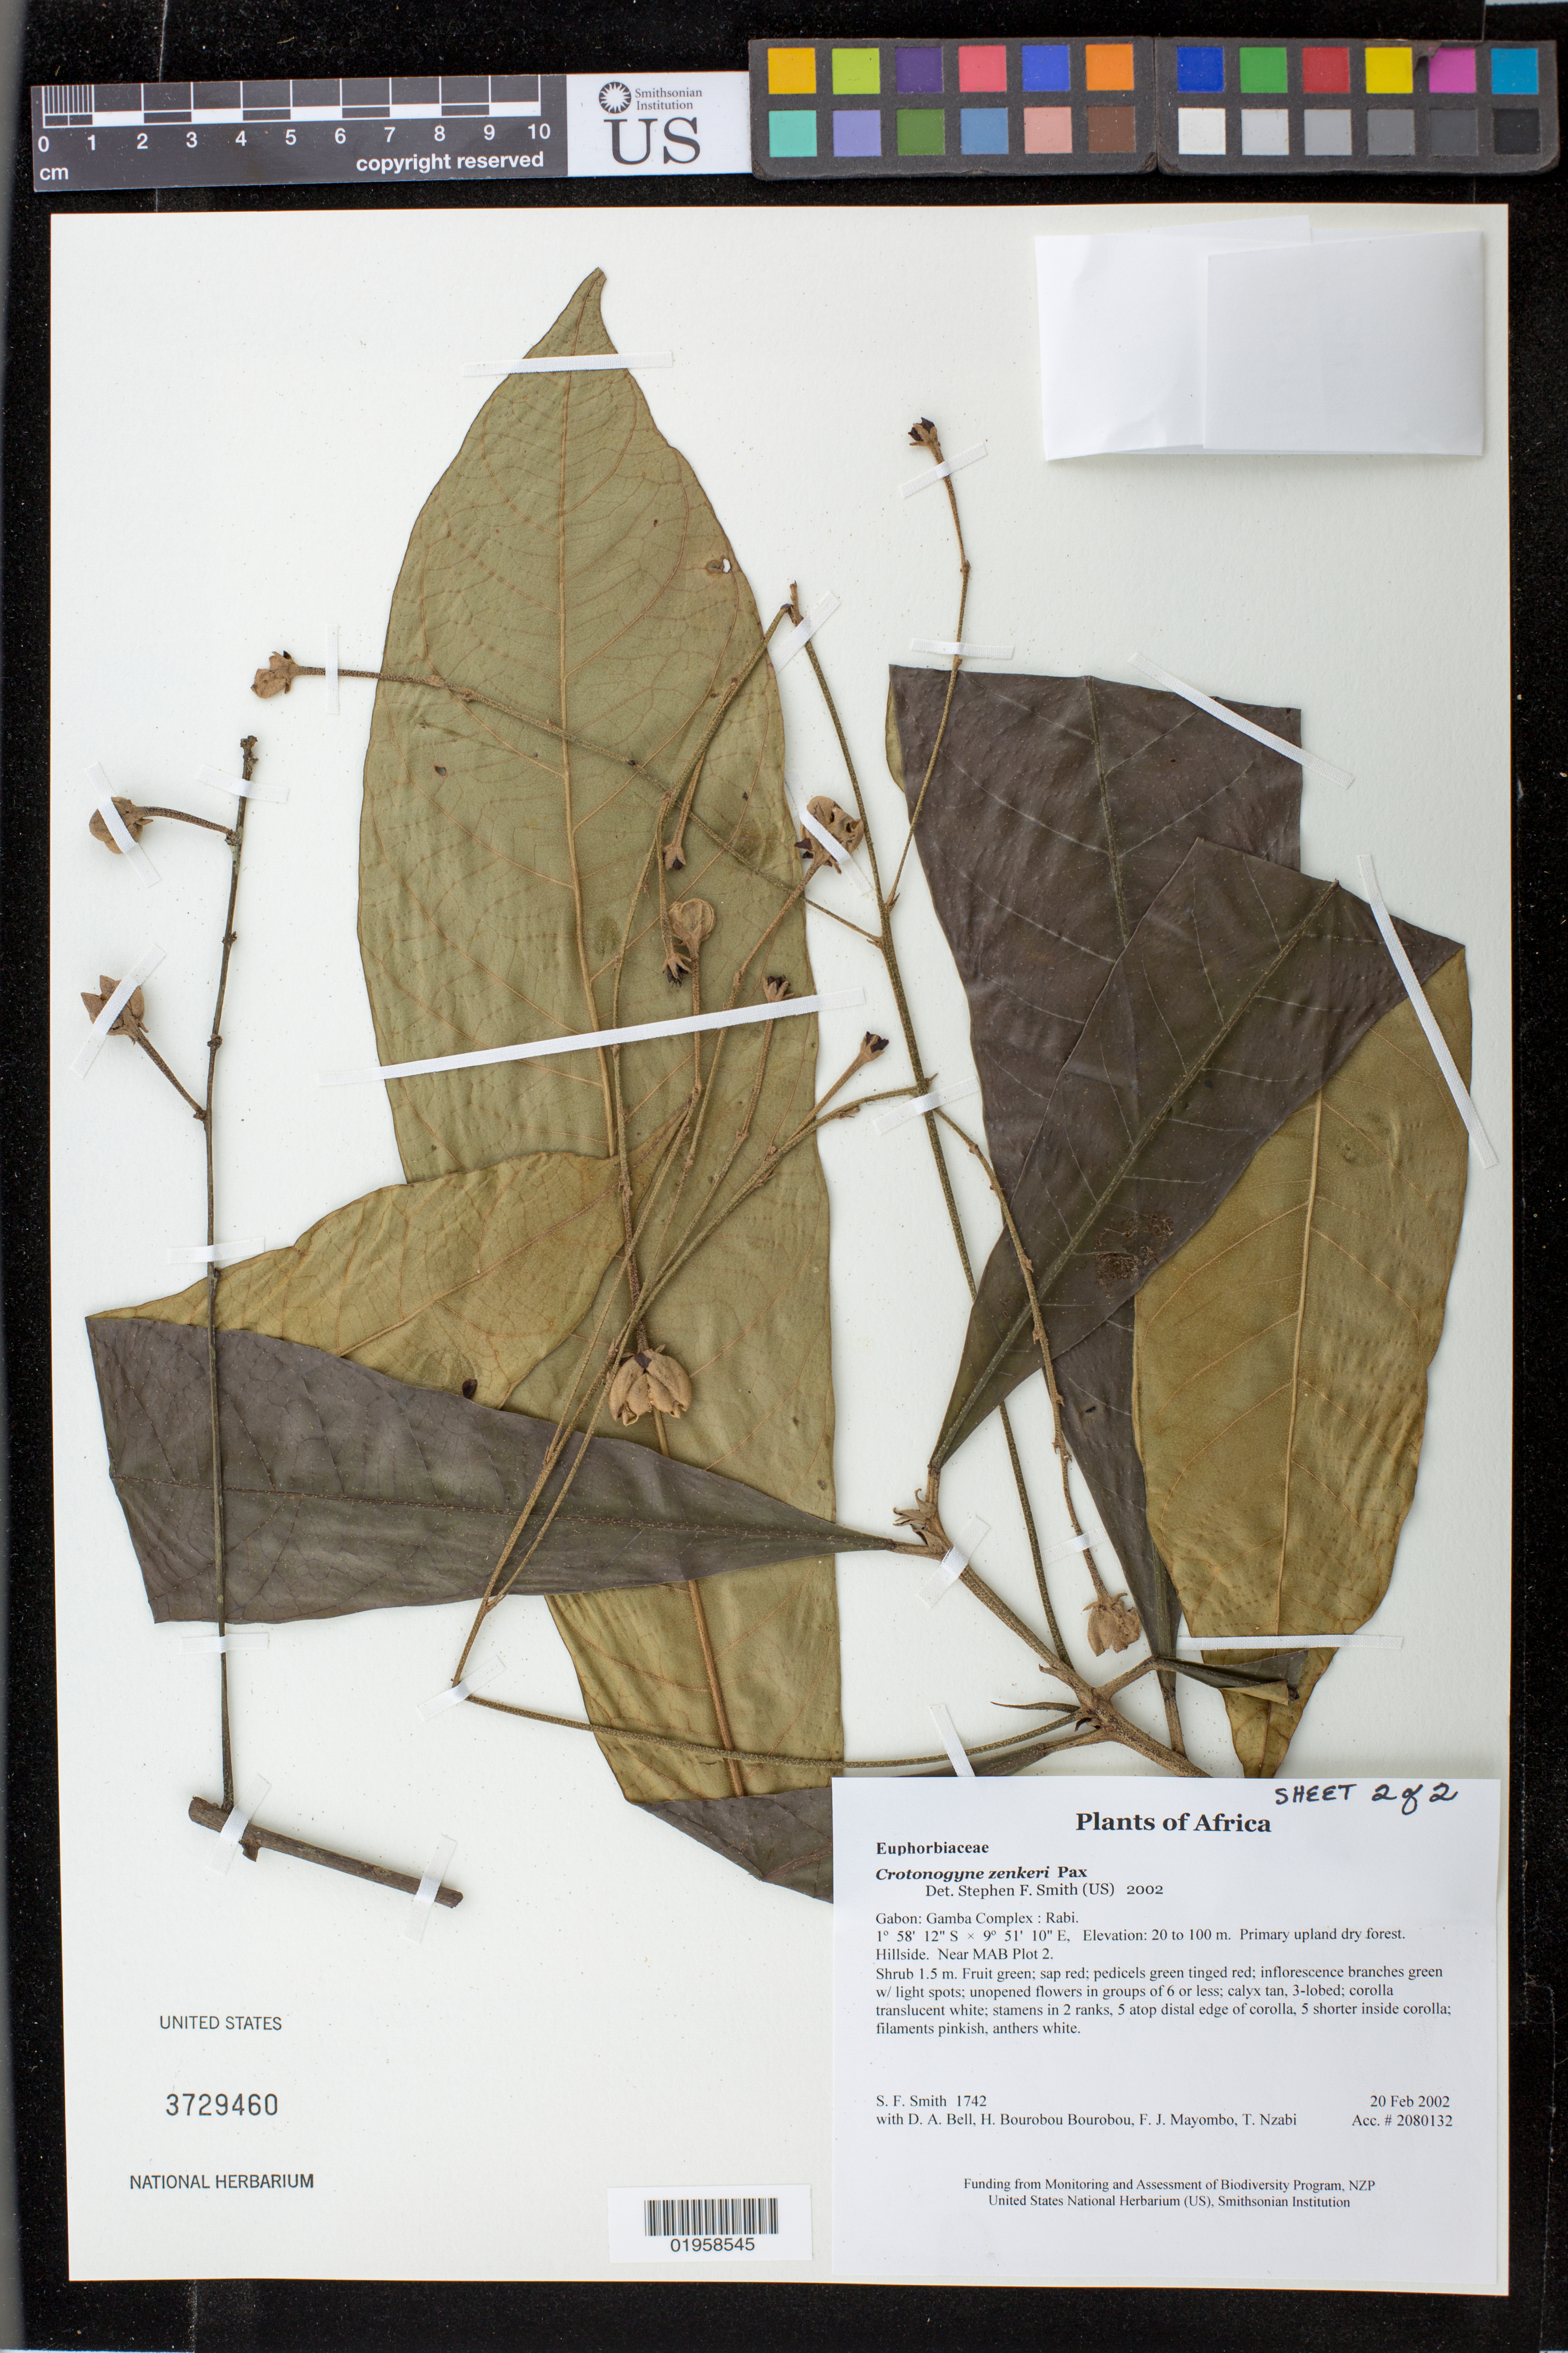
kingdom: Plantae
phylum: Tracheophyta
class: Magnoliopsida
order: Malpighiales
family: Euphorbiaceae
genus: Crotonogyne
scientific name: Crotonogyne zenkeri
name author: Pax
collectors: S.F. Smith, D. A. Bell, H. Bourobou Bourobou & F. J. Mayombo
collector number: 1742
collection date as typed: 20 Feb 2002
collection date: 2002-02-20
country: Gabon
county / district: Gamba Complex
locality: Rabi, Near MAB Plot 2.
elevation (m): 20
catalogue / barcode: US 3729460